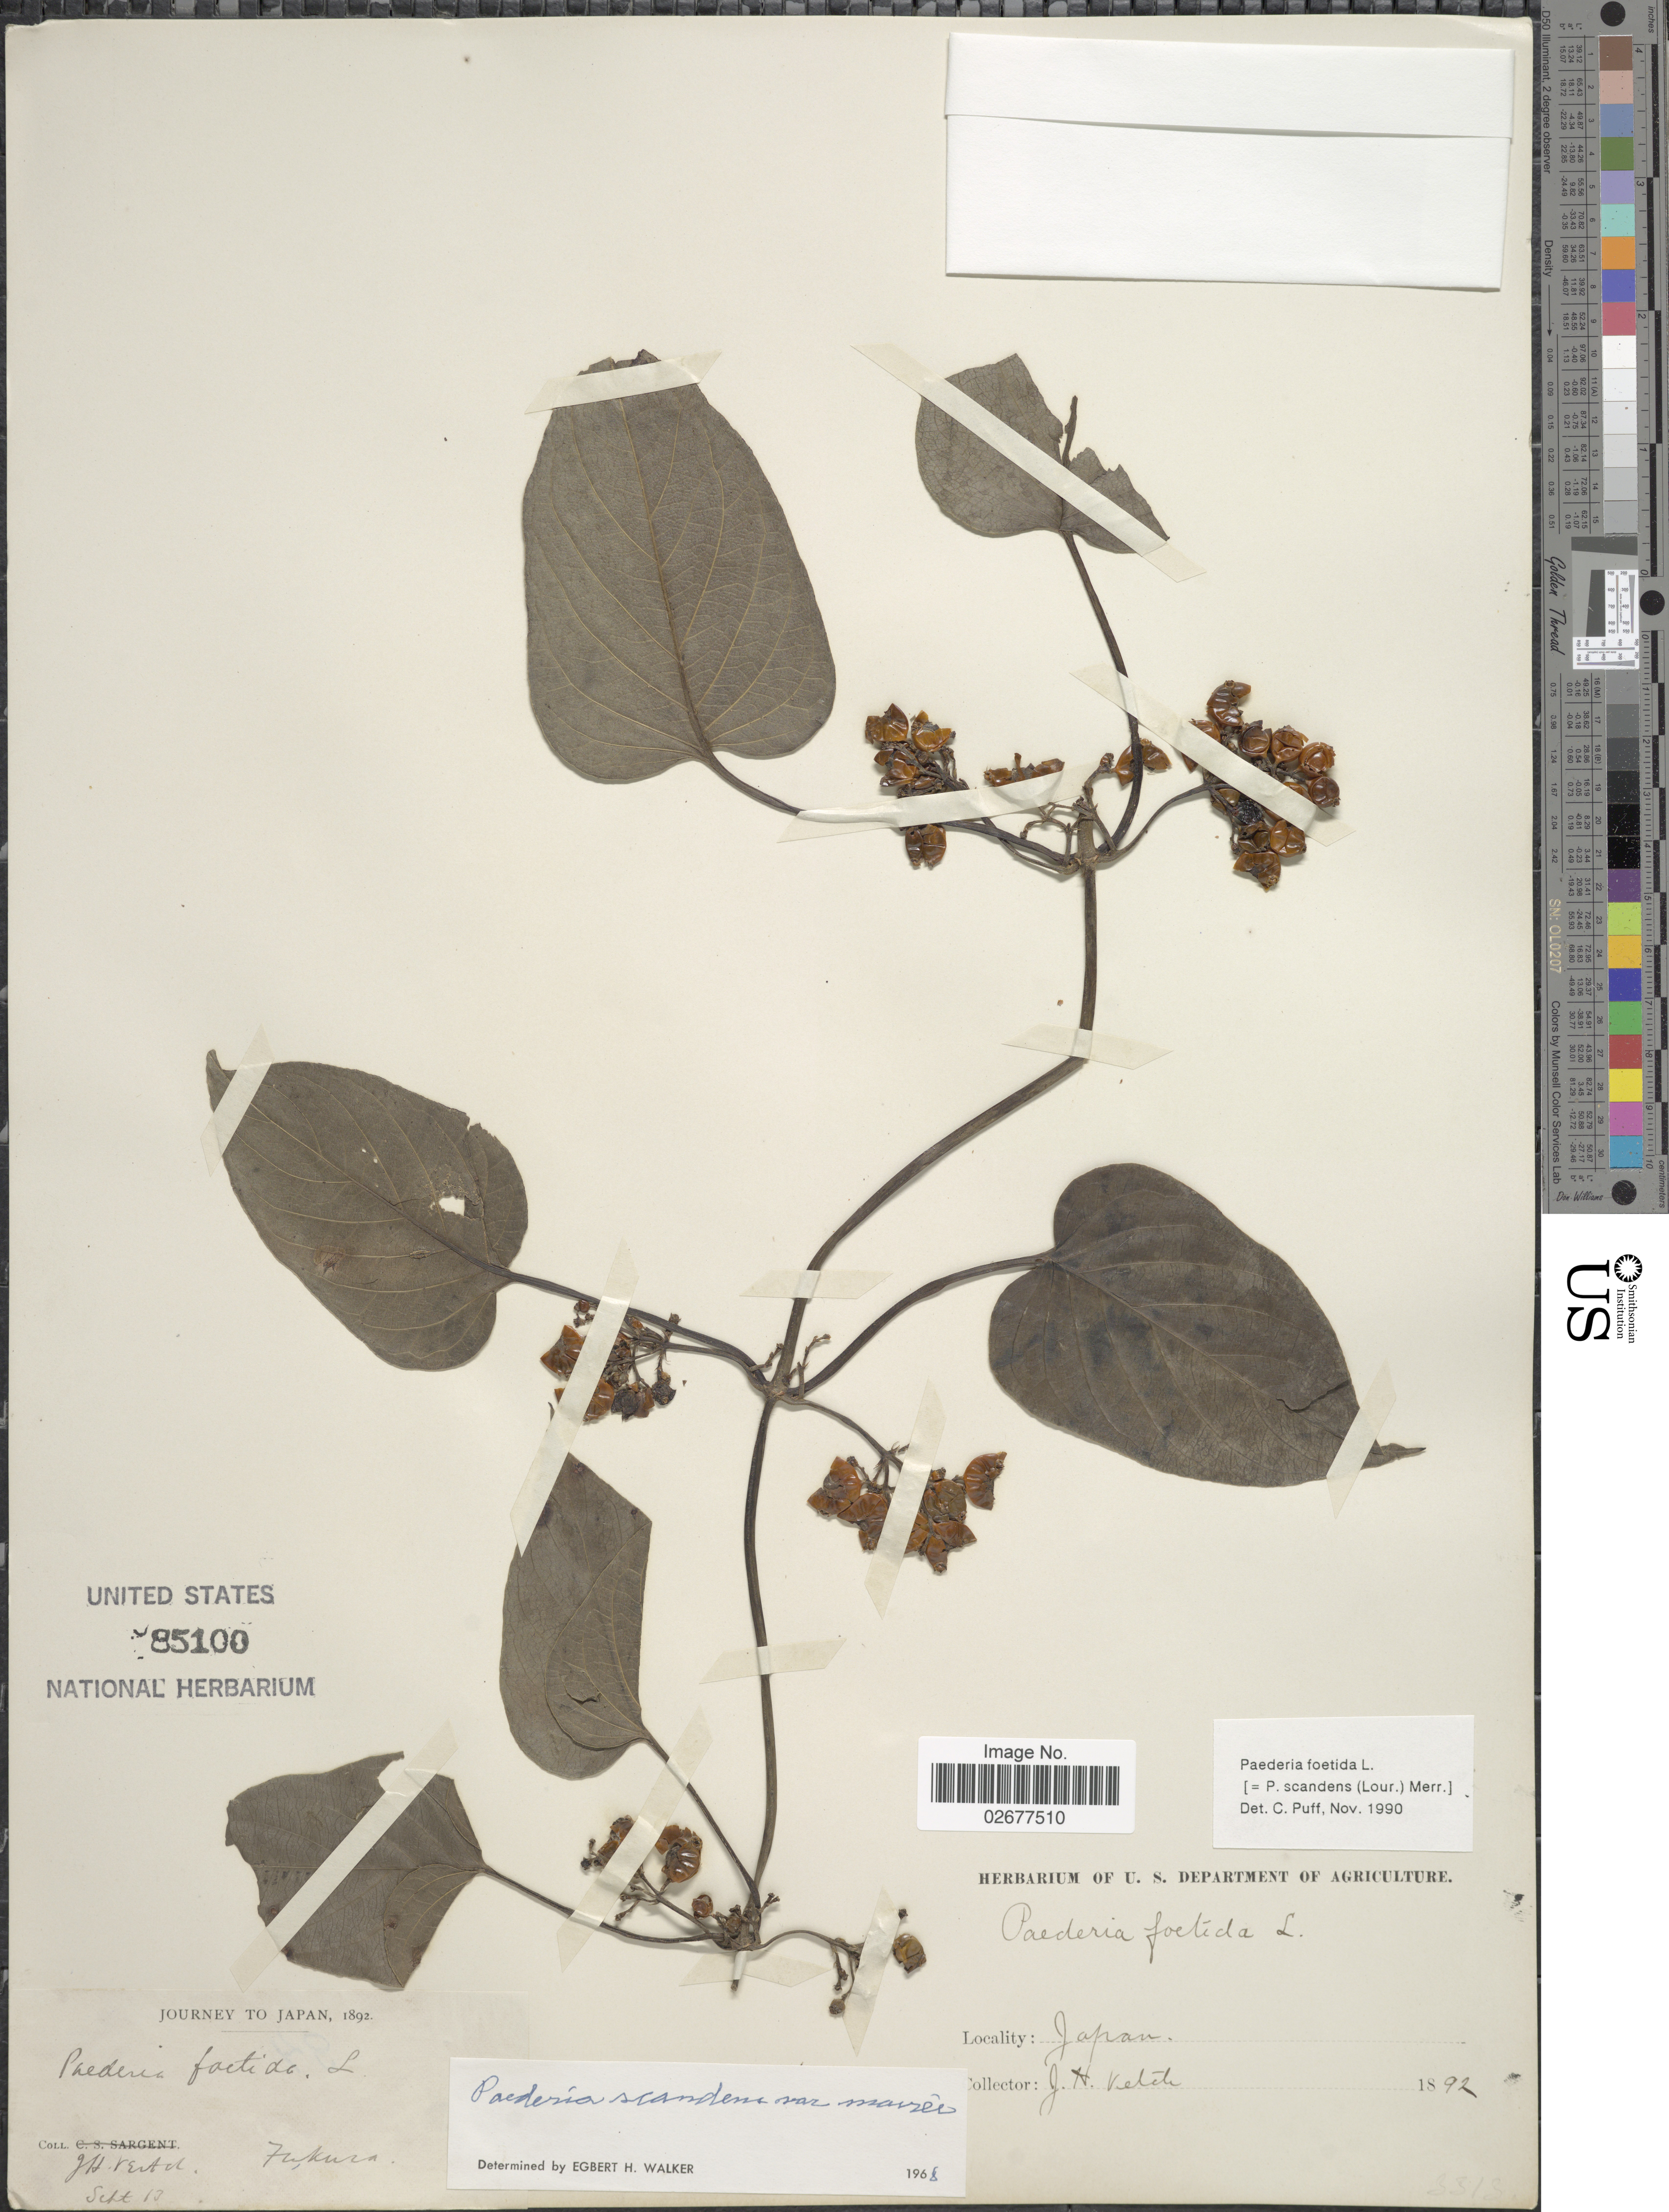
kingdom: Plantae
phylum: Tracheophyta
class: Magnoliopsida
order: Gentianales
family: Rubiaceae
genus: Paederia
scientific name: Paederia foetida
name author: L.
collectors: J. H. Veitch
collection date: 1892-09-13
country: Japan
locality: Fukura.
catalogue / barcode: US 85100